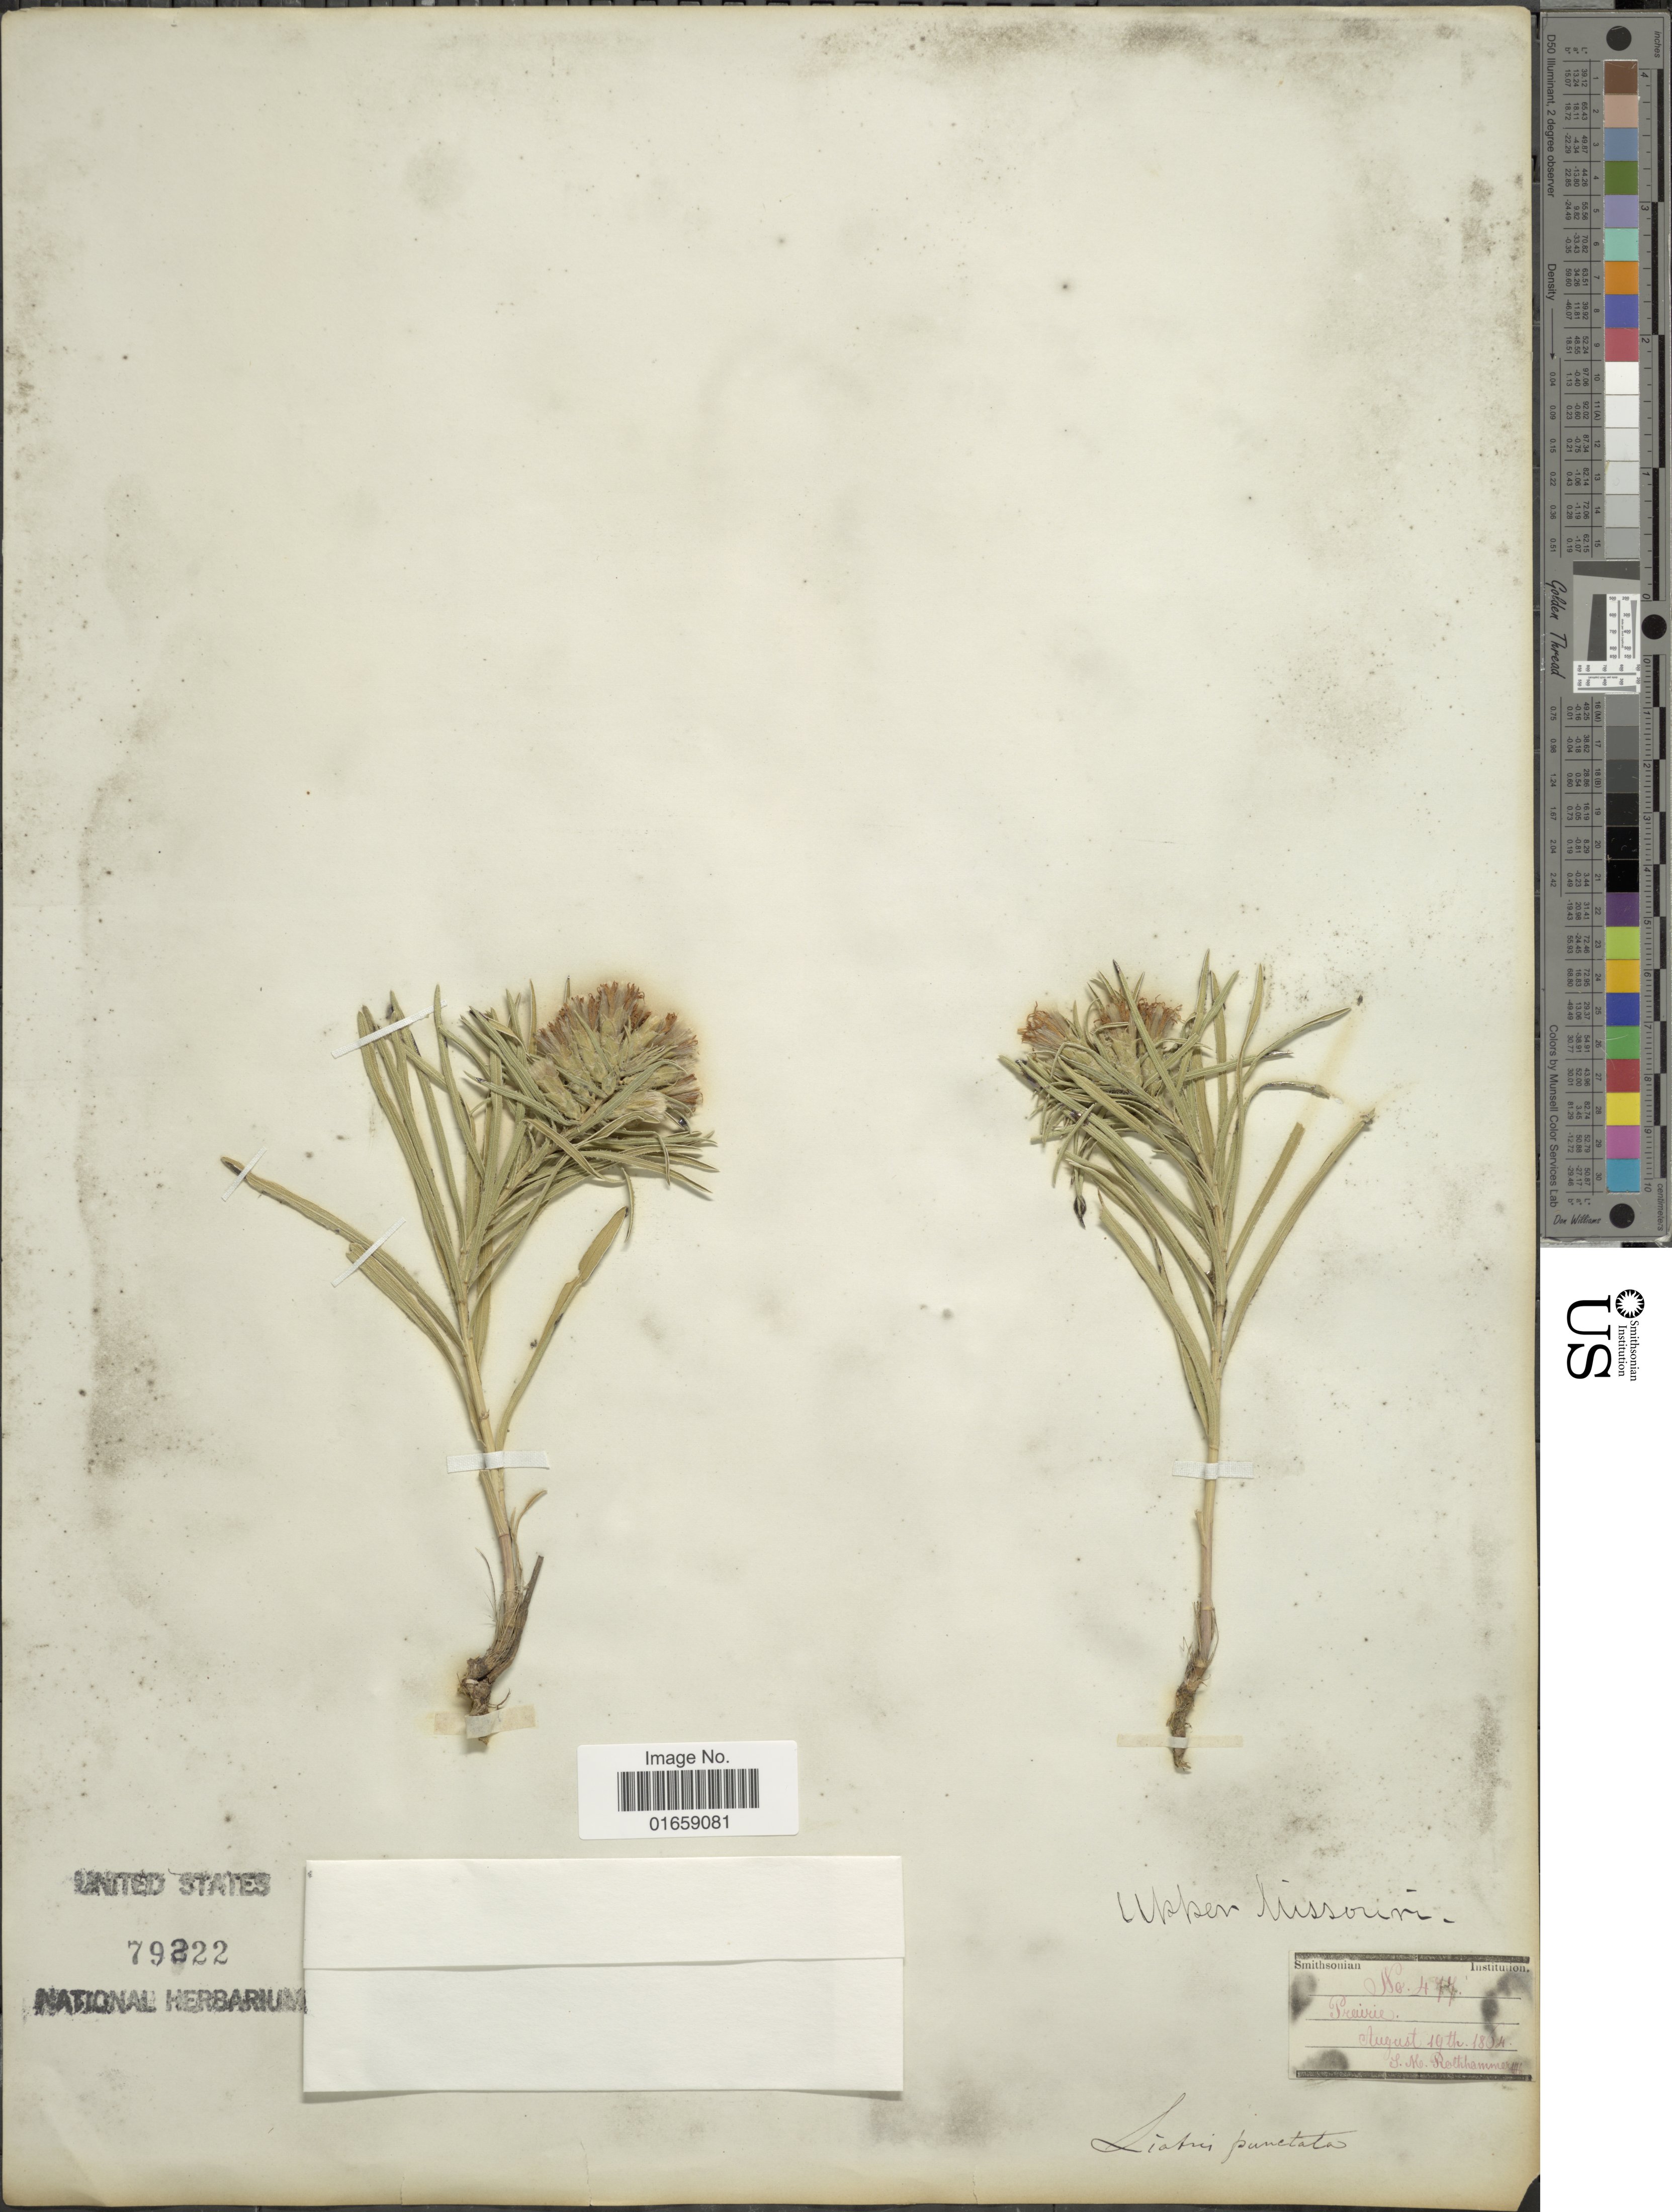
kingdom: Plantae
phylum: Tracheophyta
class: Magnoliopsida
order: Asterales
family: Asteraceae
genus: Liatris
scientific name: Liatris punctata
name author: Hook.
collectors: S. Rothhammer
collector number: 417*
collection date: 1904-08-19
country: United States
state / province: Missouri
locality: Prairie, Upper Missouri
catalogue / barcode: US 79222